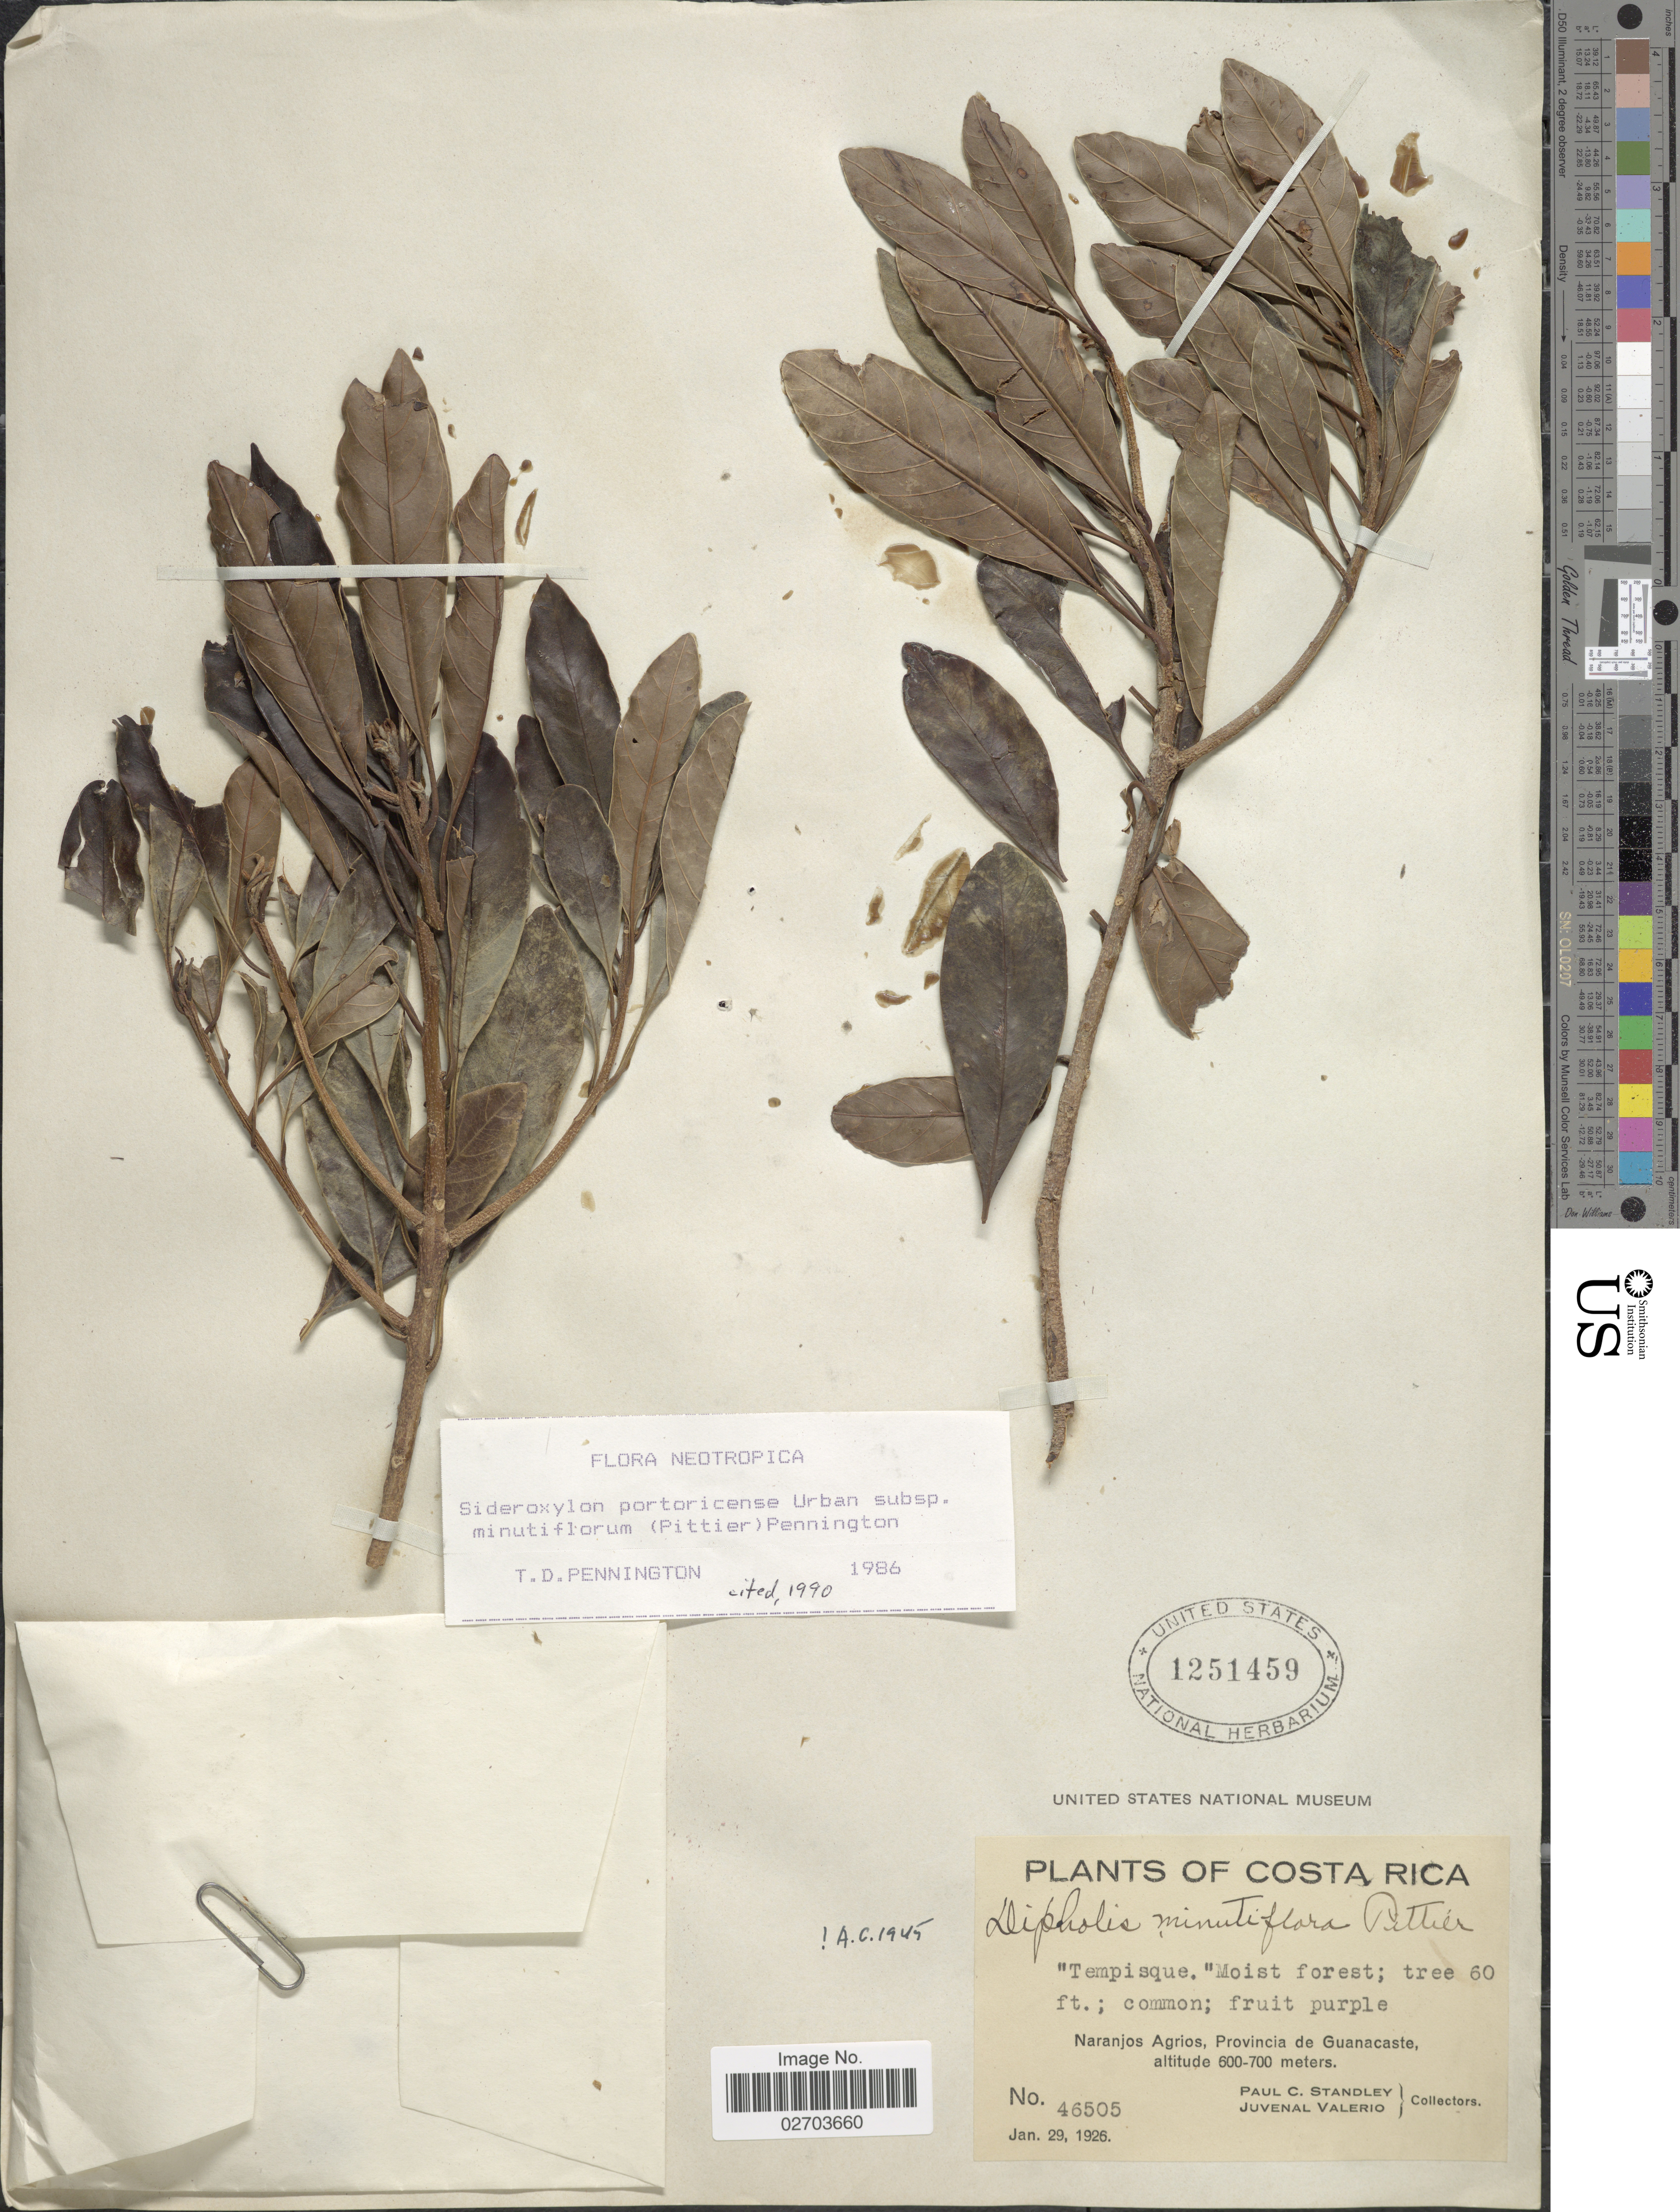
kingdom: Plantae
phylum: Tracheophyta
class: Magnoliopsida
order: Ericales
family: Sapotaceae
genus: Sideroxylon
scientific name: Sideroxylon portoricense subsp. minutiflorum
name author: (Pittier) T.D. Penn.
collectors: P. C. Standley & J. Valerio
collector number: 46505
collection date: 1926-01-29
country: Costa Rica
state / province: Guanacaste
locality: Naranjos Agrios.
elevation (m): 600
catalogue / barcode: US 1251459